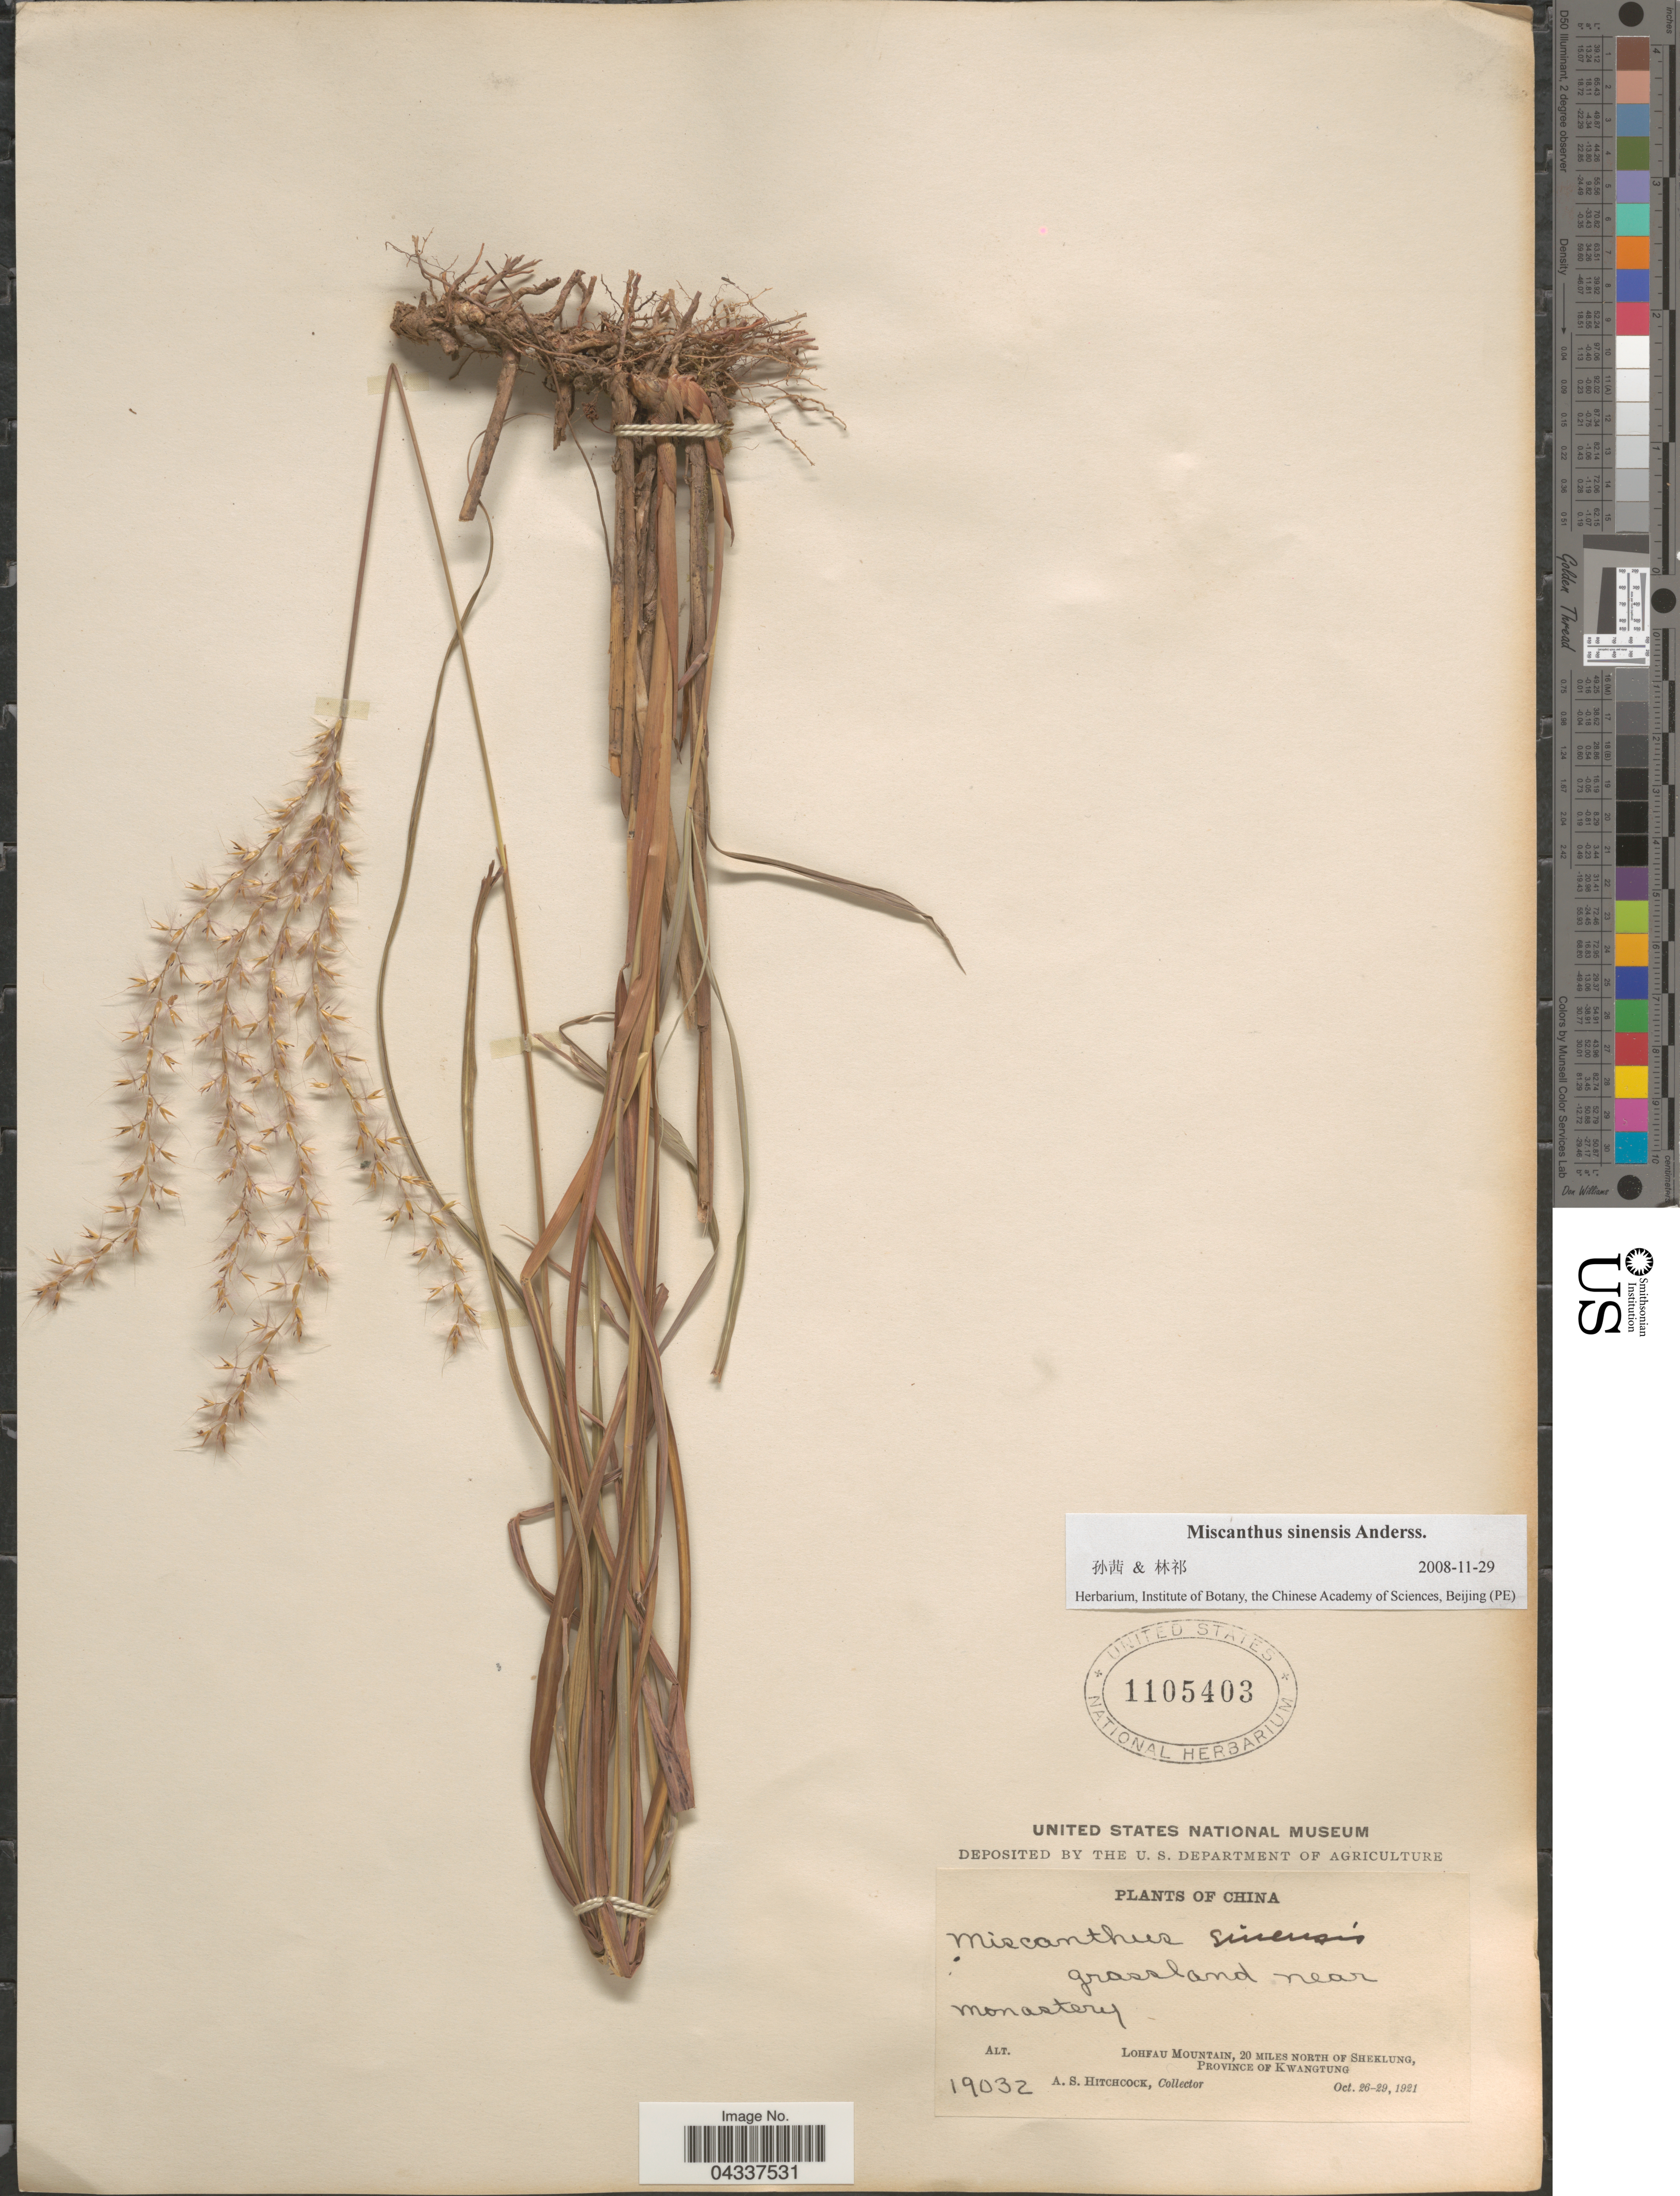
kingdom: Plantae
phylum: Tracheophyta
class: Liliopsida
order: Poales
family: Poaceae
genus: Miscanthus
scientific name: Miscanthus sinensis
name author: Andersson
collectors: A. S. Hitchcock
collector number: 19032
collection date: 1921-10-26/1921-10-29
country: China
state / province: Guangdong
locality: Grassland near monastery. Lohfau Mountain, 20 miles north of Sheklung, Province of Kwangtung.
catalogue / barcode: US 1105403